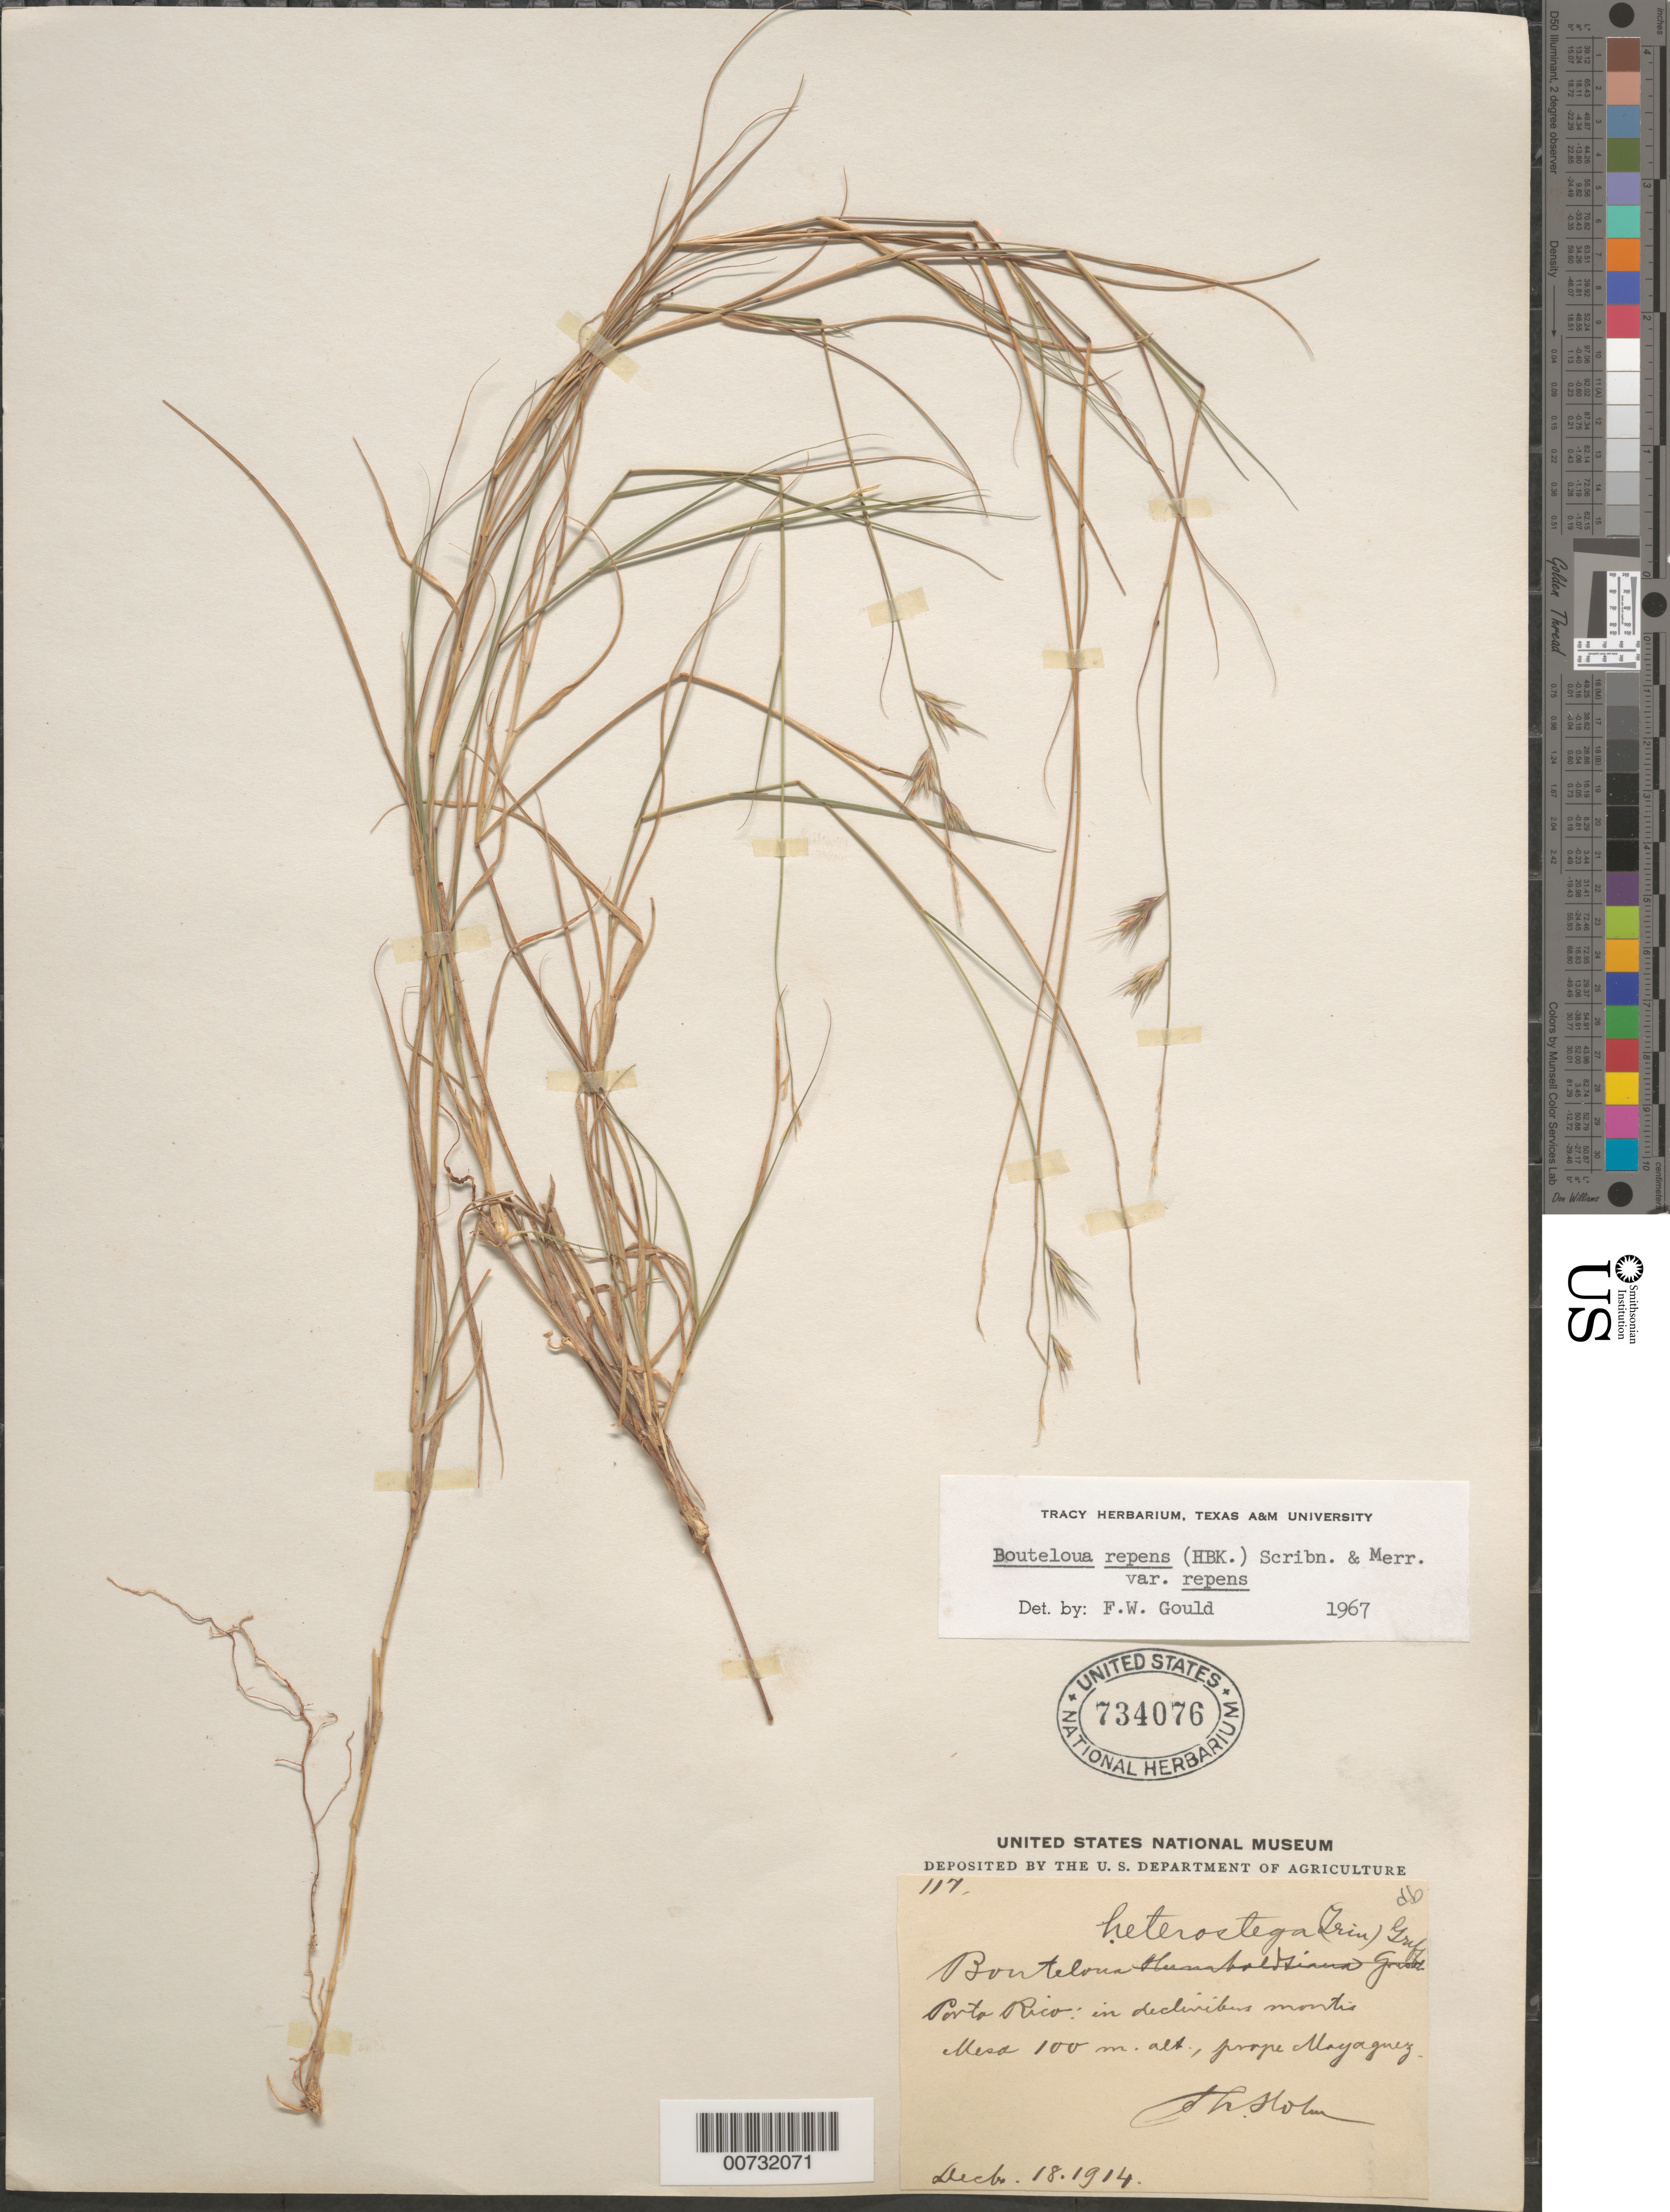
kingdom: Plantae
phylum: Tracheophyta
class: Liliopsida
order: Poales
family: Poaceae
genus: Bouteloua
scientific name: Bouteloua repens (H.B.K.) Scribn. & Merr. var. repens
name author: (Kunth) Scribn. & Merr.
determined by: Gould, F. W.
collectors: H. T. Holm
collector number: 117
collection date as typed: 18 Dec 1914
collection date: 1914-12-18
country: Puerto Rico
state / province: Mayagüez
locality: Montis Mesa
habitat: In declivibus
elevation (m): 100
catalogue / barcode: US 734076